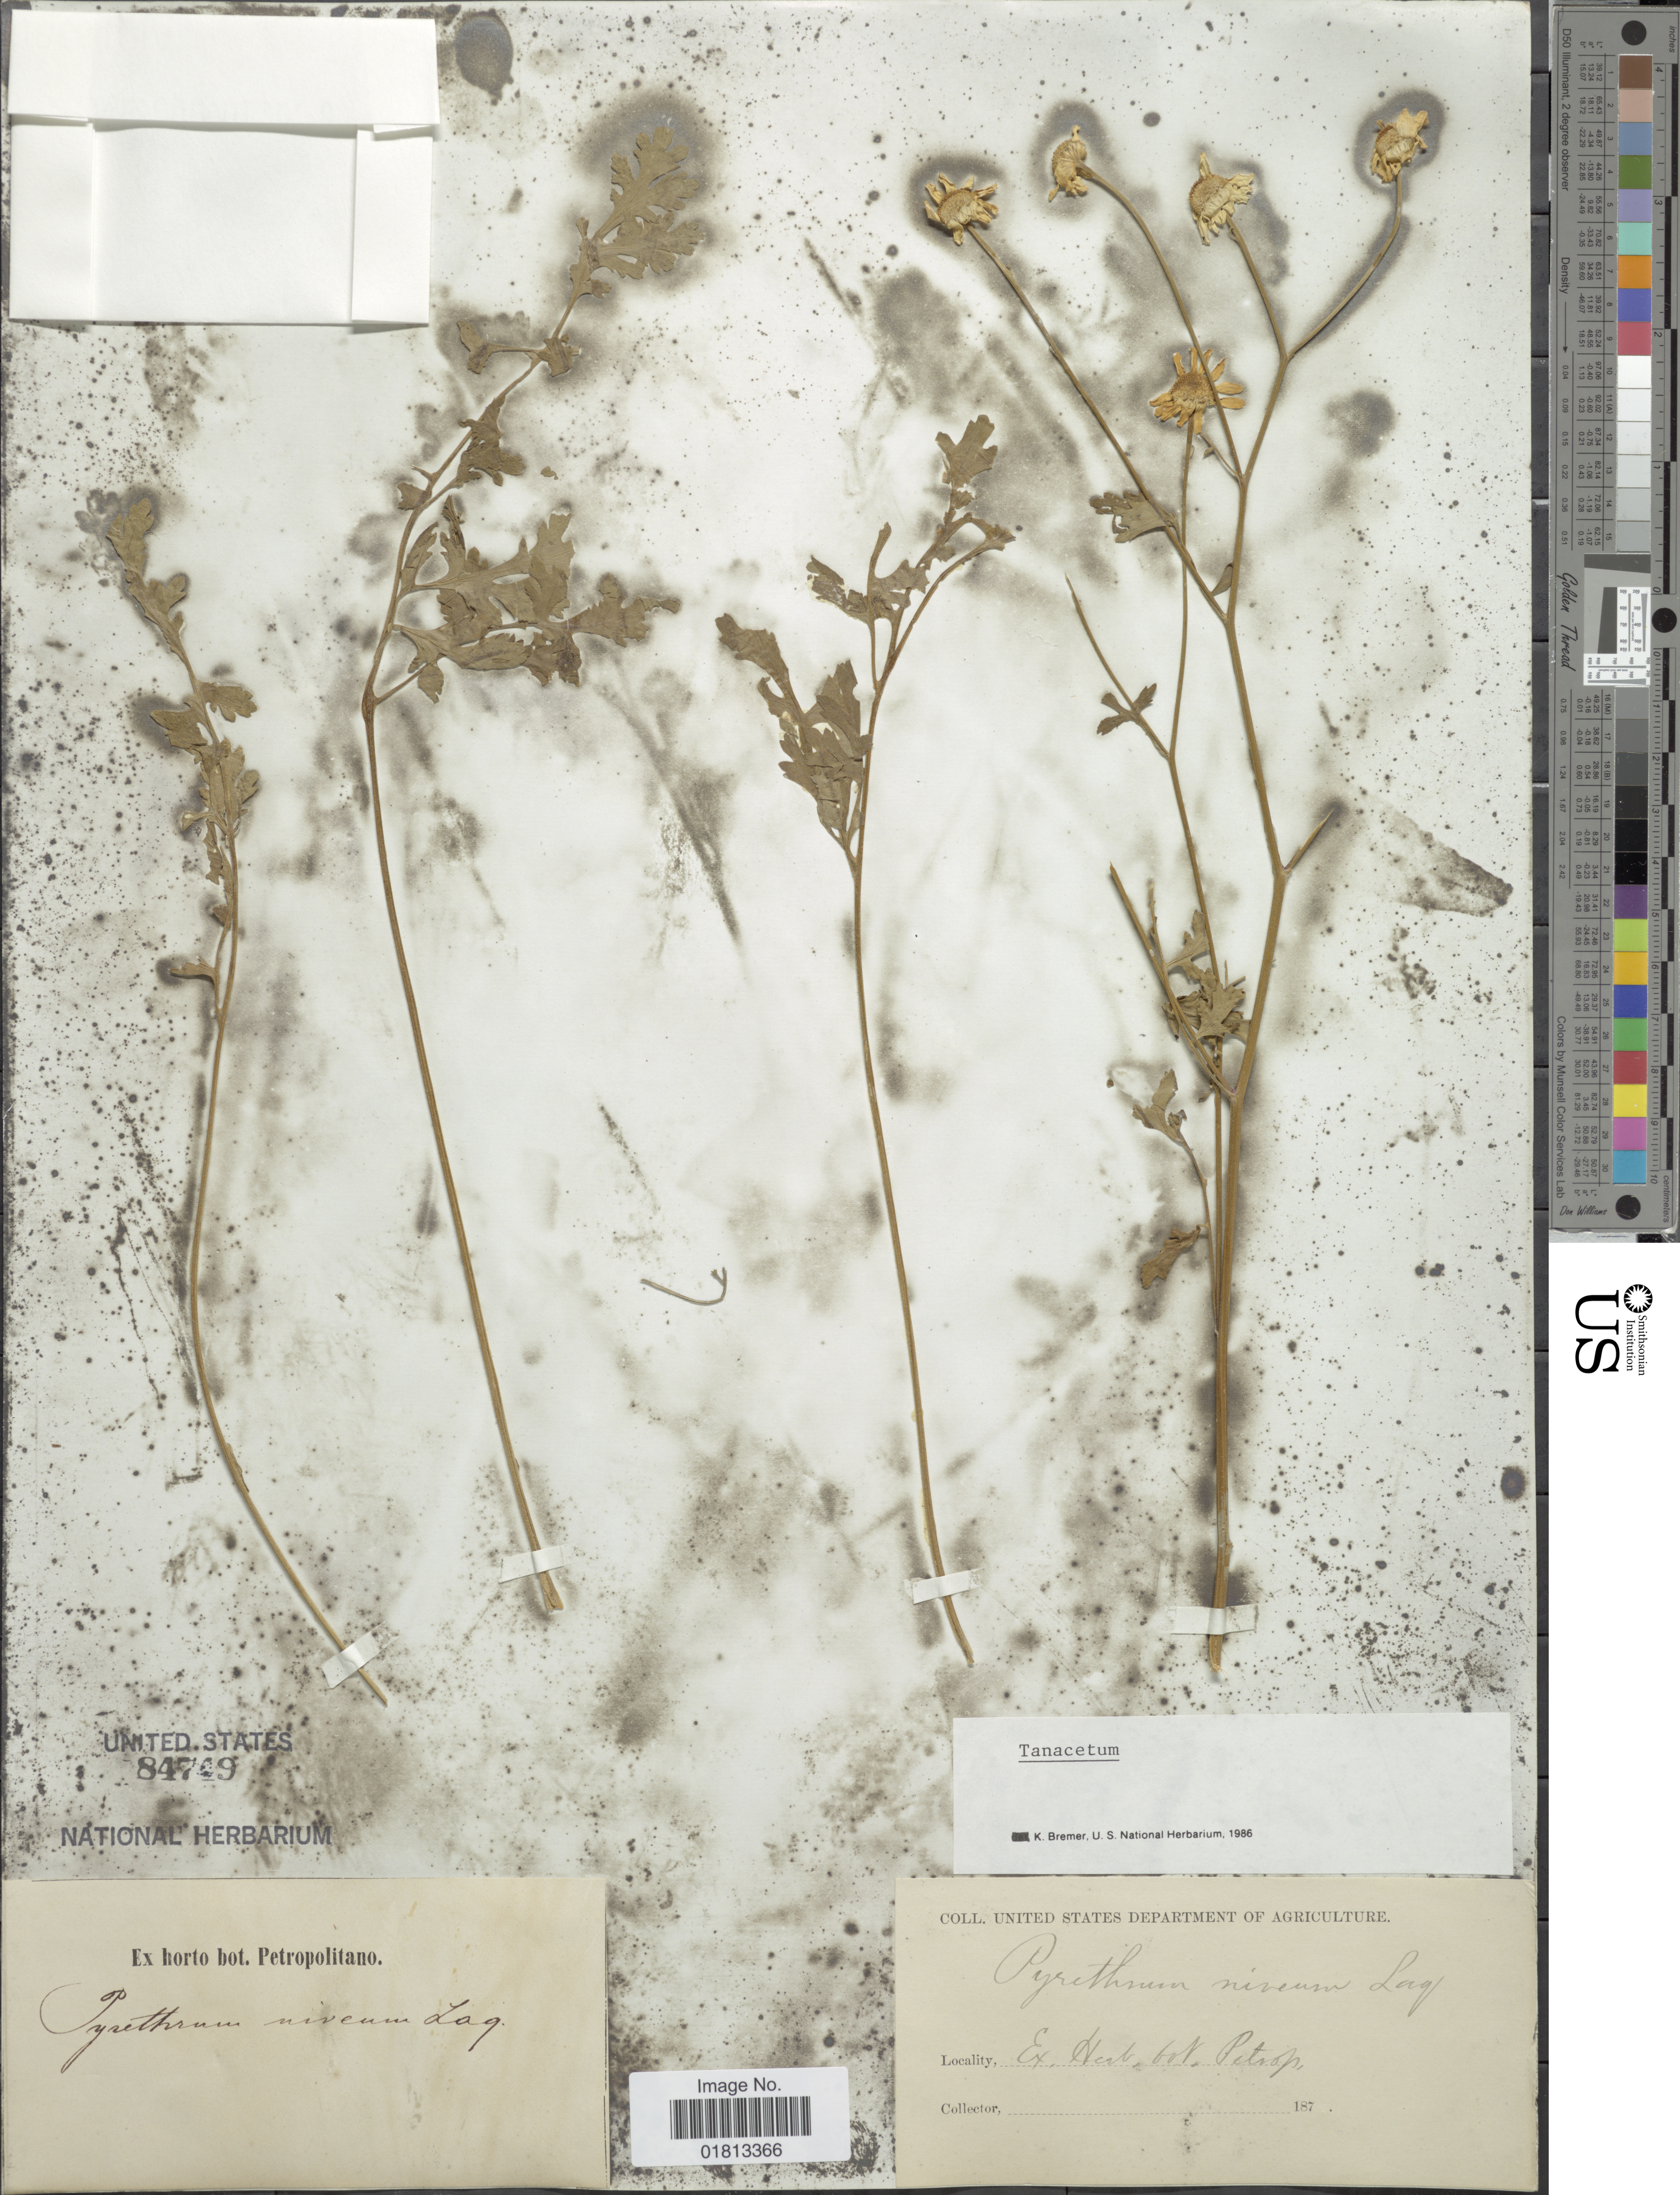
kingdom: Plantae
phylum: Tracheophyta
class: Magnoliopsida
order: Asterales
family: Asteraceae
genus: Tanacetum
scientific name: Tanacetum niveum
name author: (Lag.) Sch. Bip.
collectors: ex Horto Bot. Petropolitano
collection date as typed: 187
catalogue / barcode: US 84749